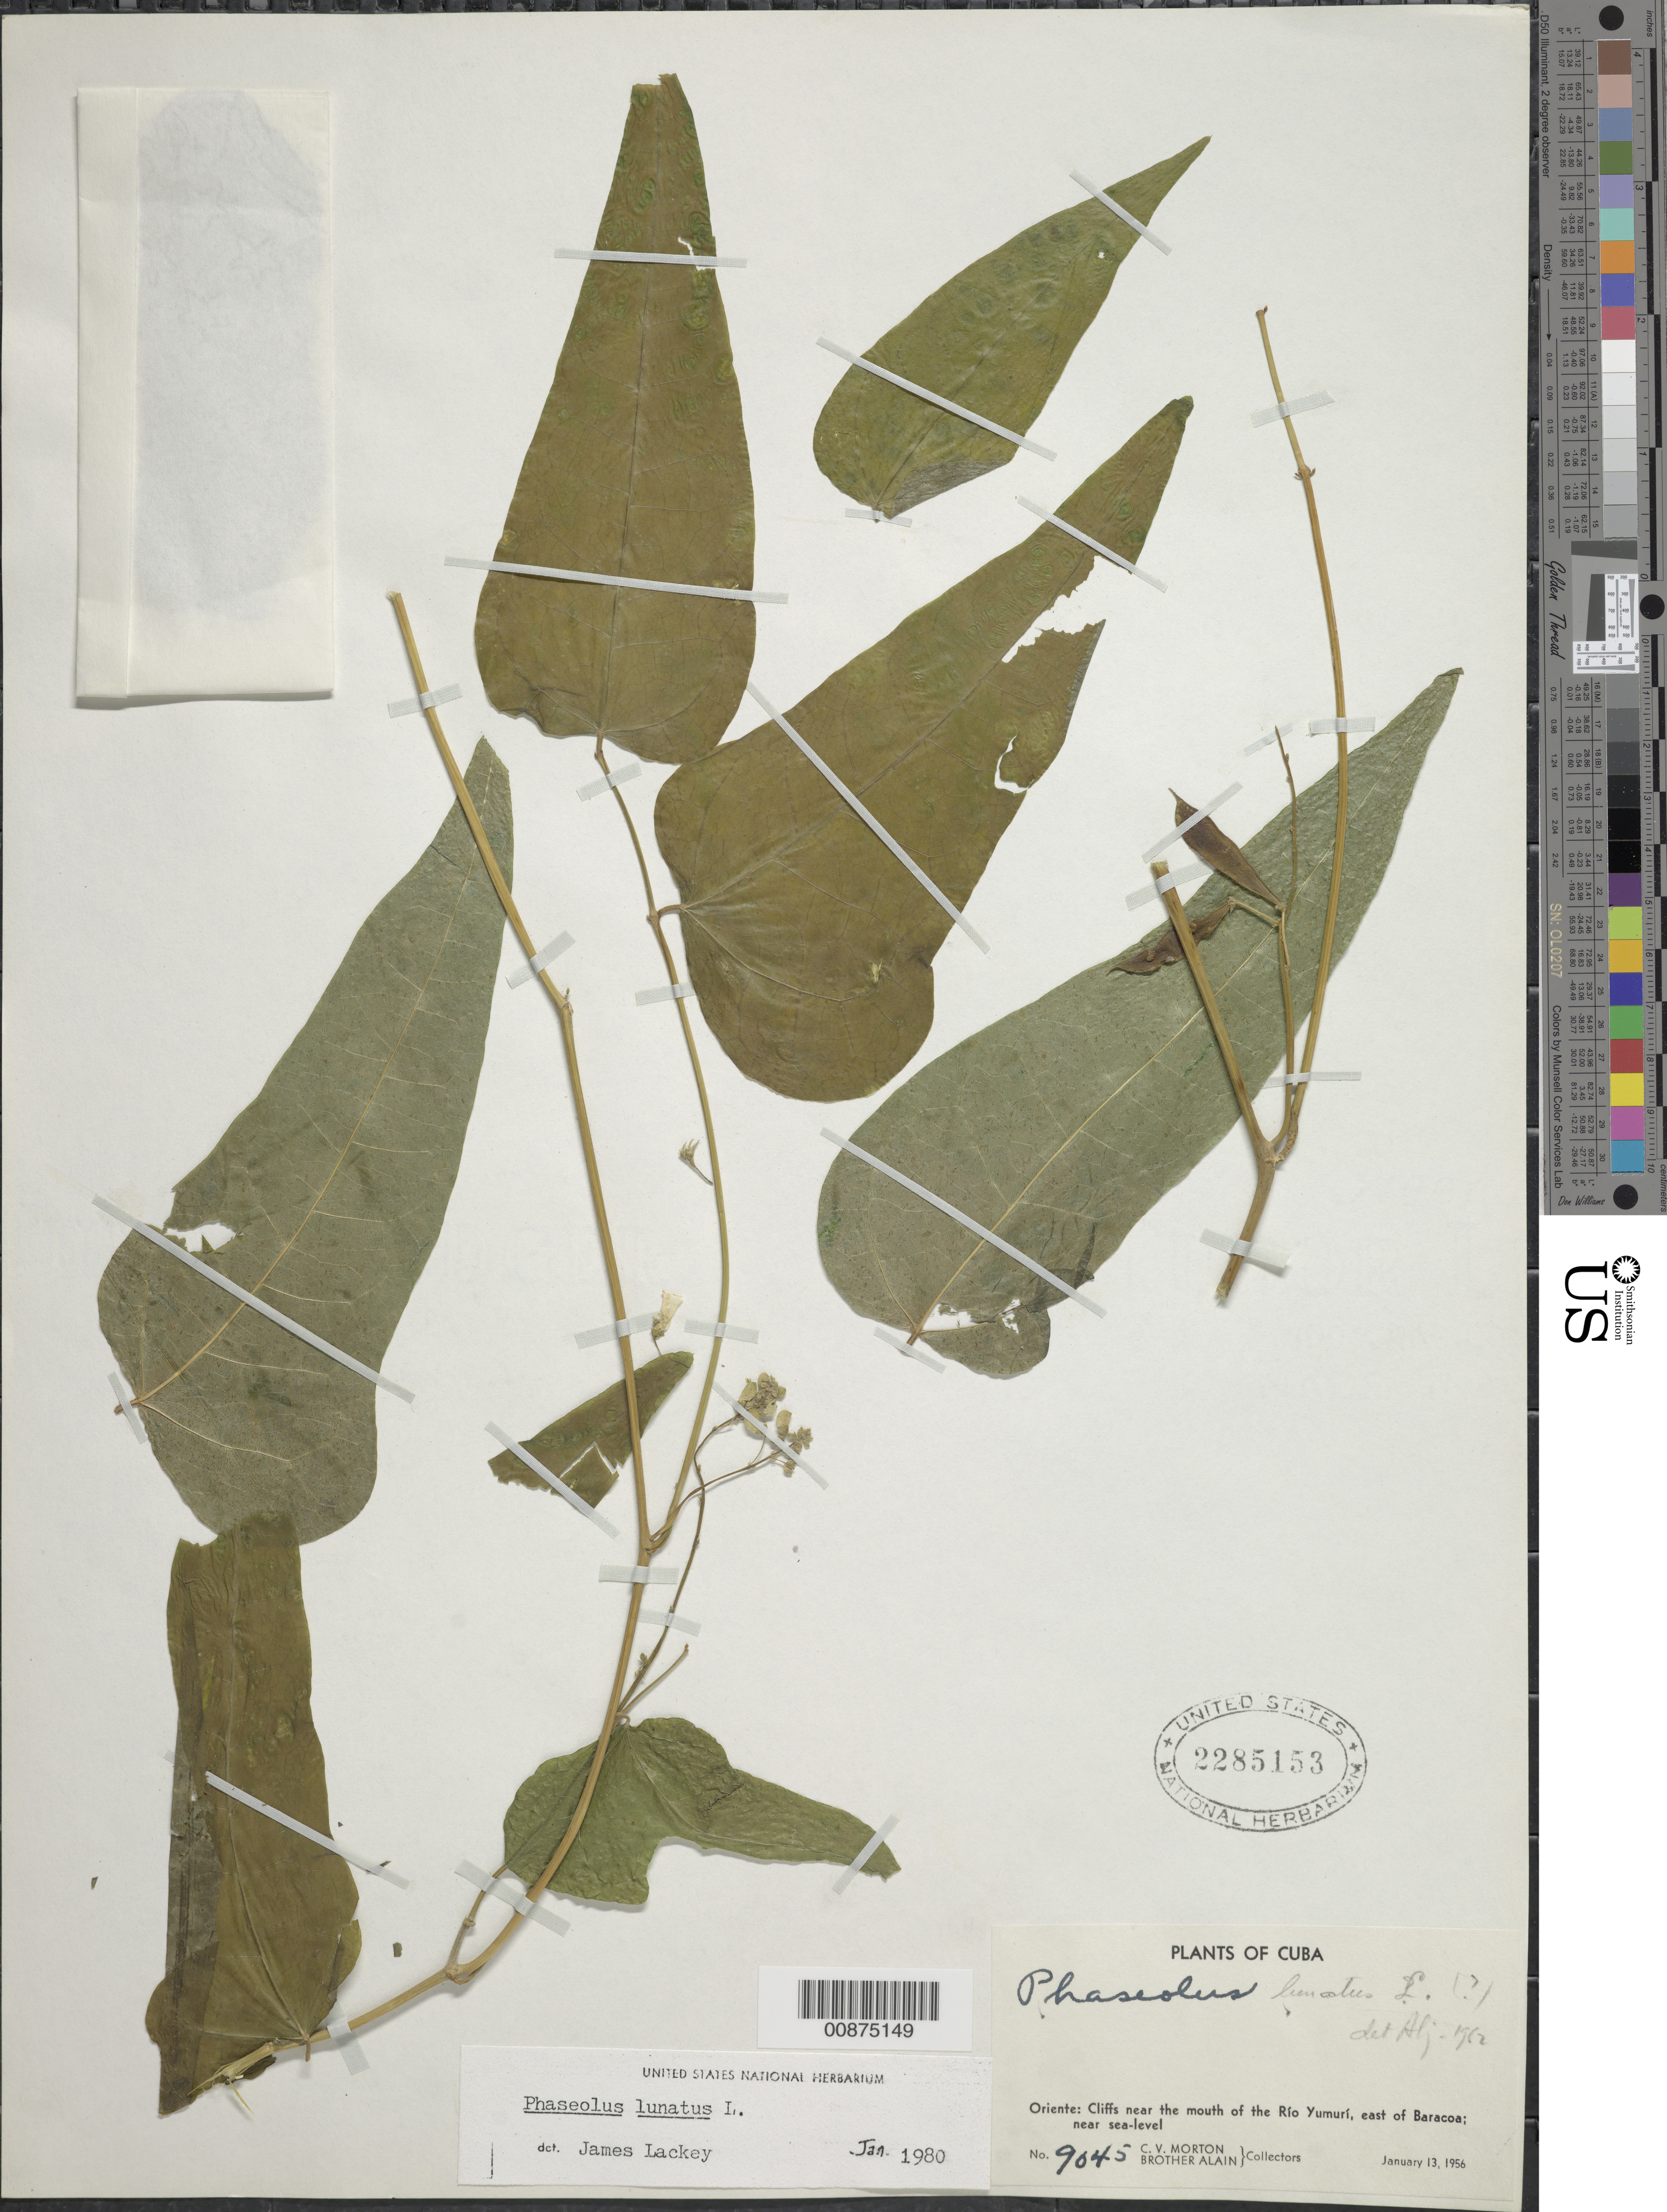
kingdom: Plantae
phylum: Tracheophyta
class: Magnoliopsida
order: Fabales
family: Fabaceae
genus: Phaseolus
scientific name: Phaseolus lunatus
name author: L.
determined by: Lackey, J.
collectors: C. V. Morton & A. H. Liogier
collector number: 9045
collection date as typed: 13 Jan 1956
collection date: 1956-01-13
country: Cuba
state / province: Guantanamo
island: Cuba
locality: Cliffs near the mouth of the Río Yumurí, east of Baracoa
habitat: Cliffs.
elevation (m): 0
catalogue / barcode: US 2285153